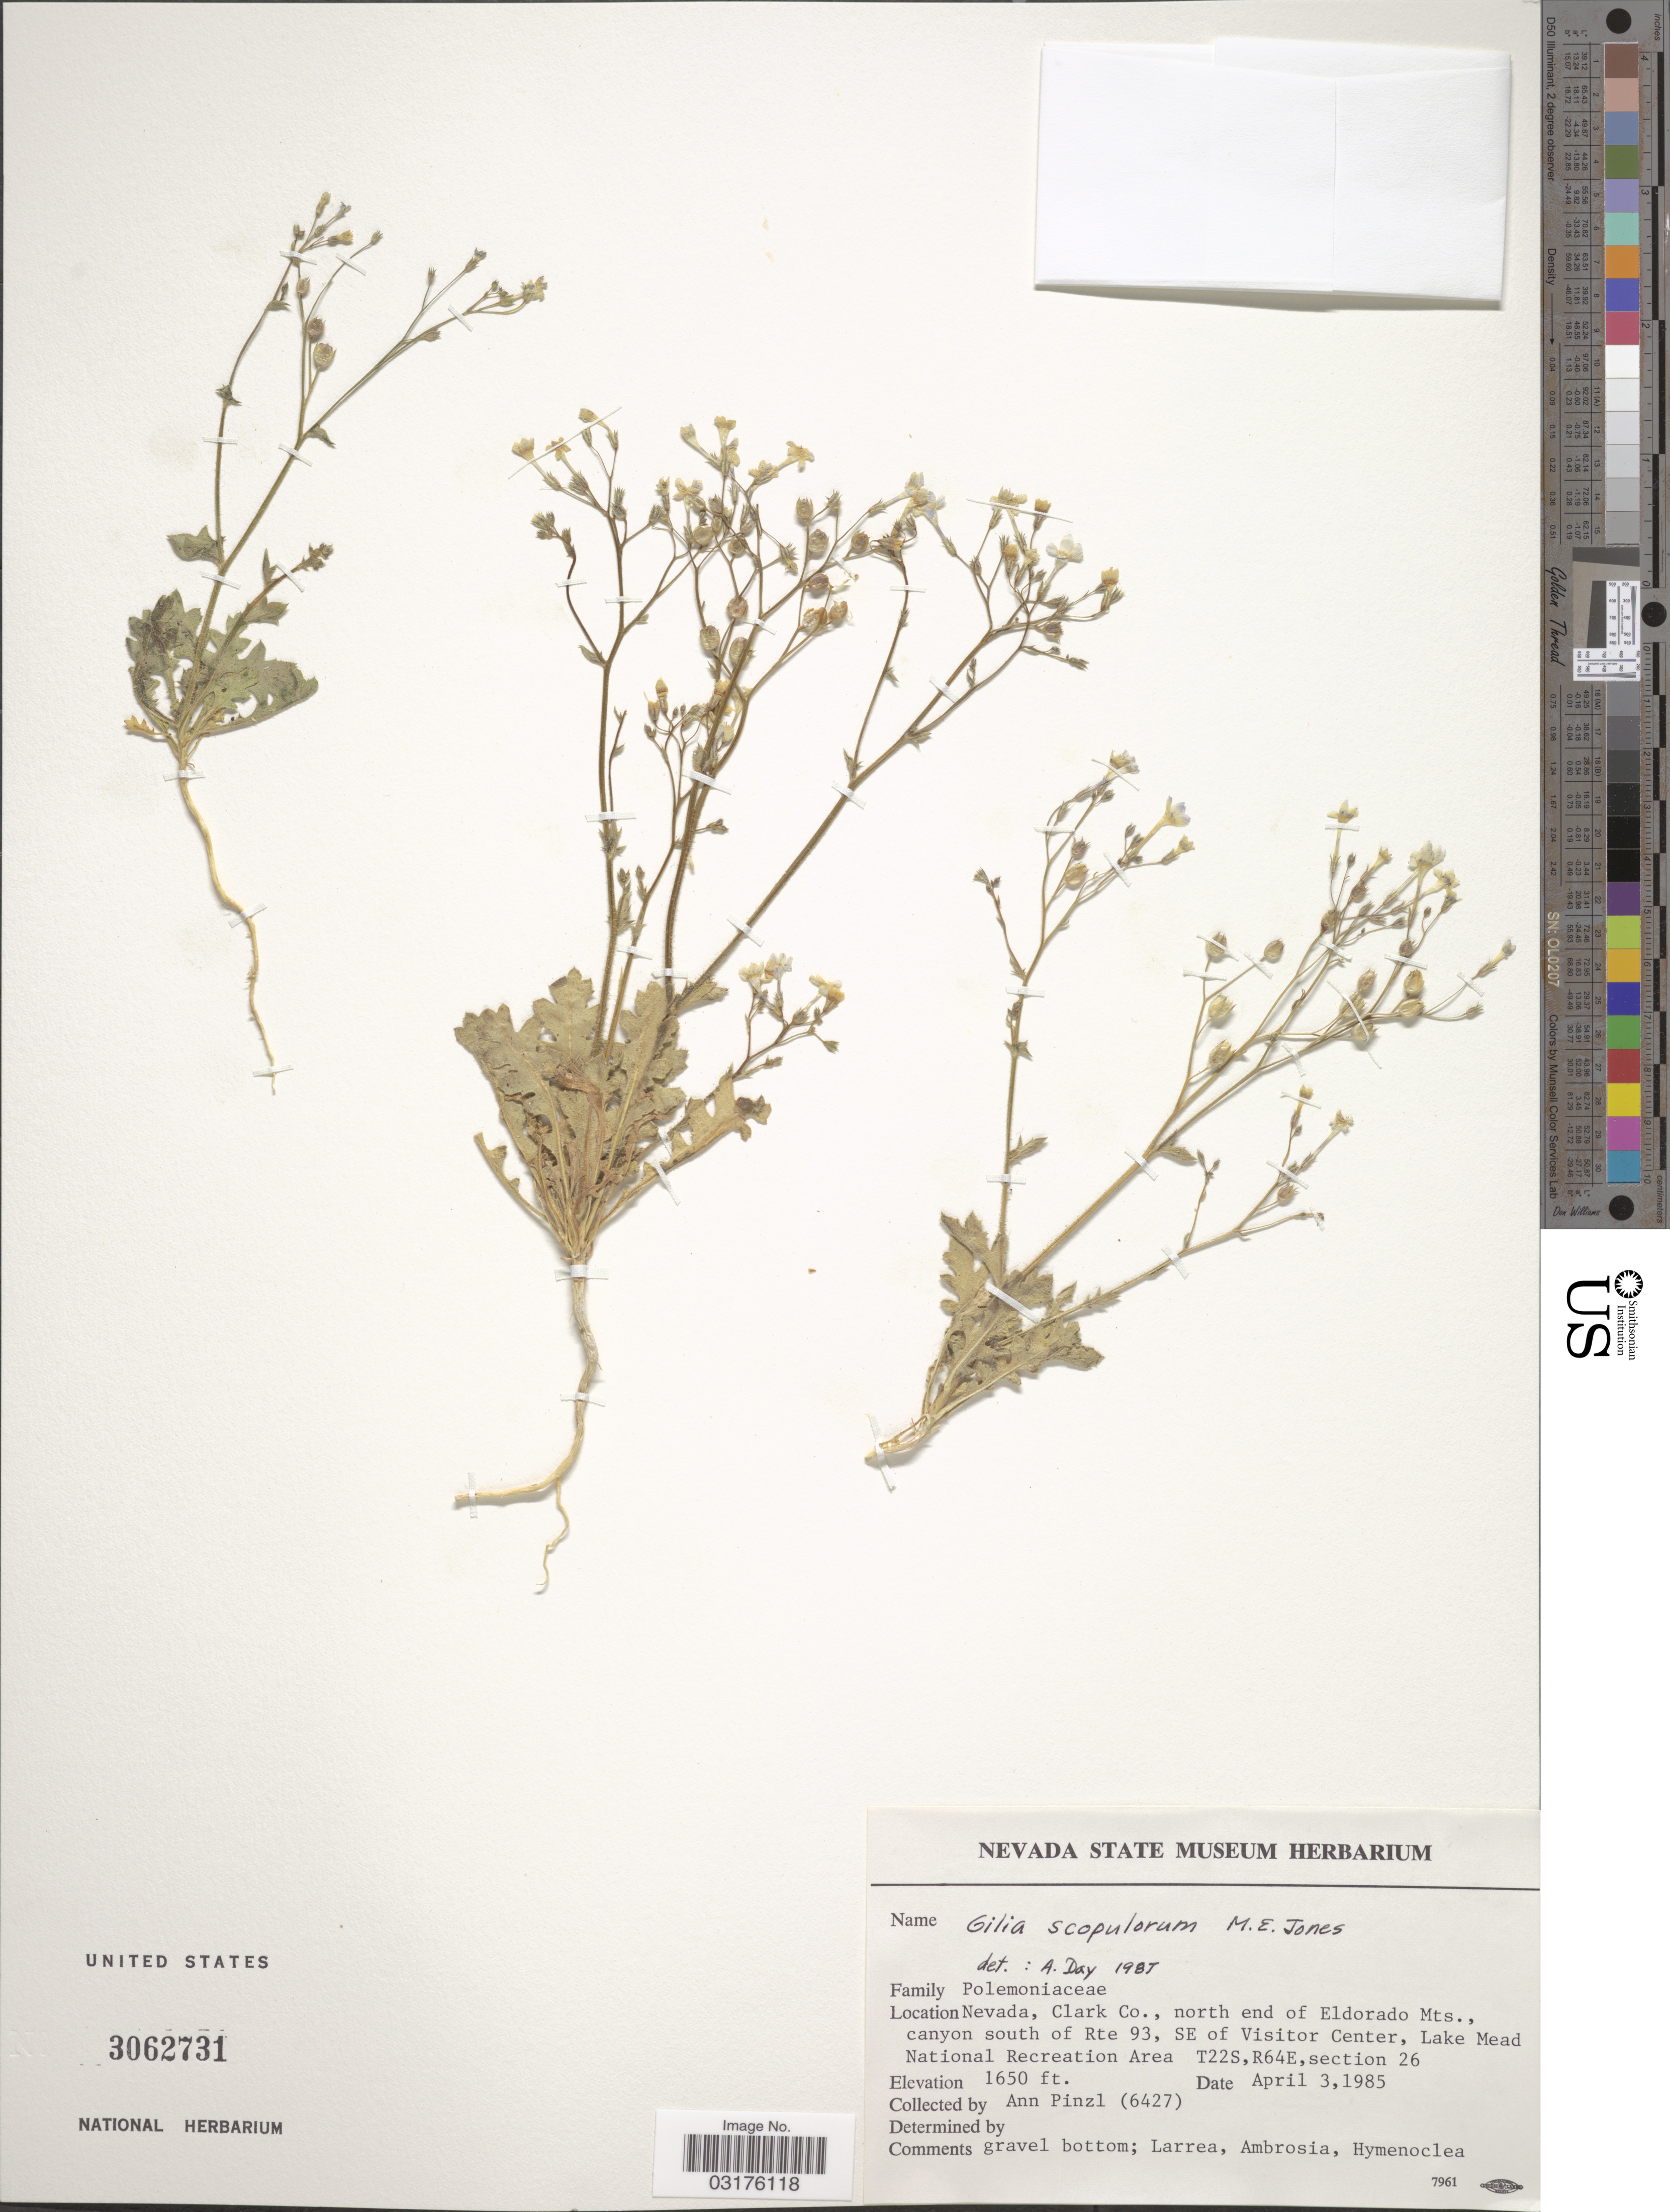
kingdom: Plantae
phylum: Tracheophyta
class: Magnoliopsida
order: Ericales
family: Polemoniaceae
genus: Gilia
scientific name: Gilia scopulorum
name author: M.E. Jones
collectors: A. Pinzl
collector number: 6427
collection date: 1985-04-03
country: United States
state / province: Nevada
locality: Nevada, Clark Co., north end of Eldorado Mts., canyon south of Rte 93, SE of Visitor Center, Lake Mead National Recreation Area T22S, R64E, section 26.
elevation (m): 503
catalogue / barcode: US 3062731